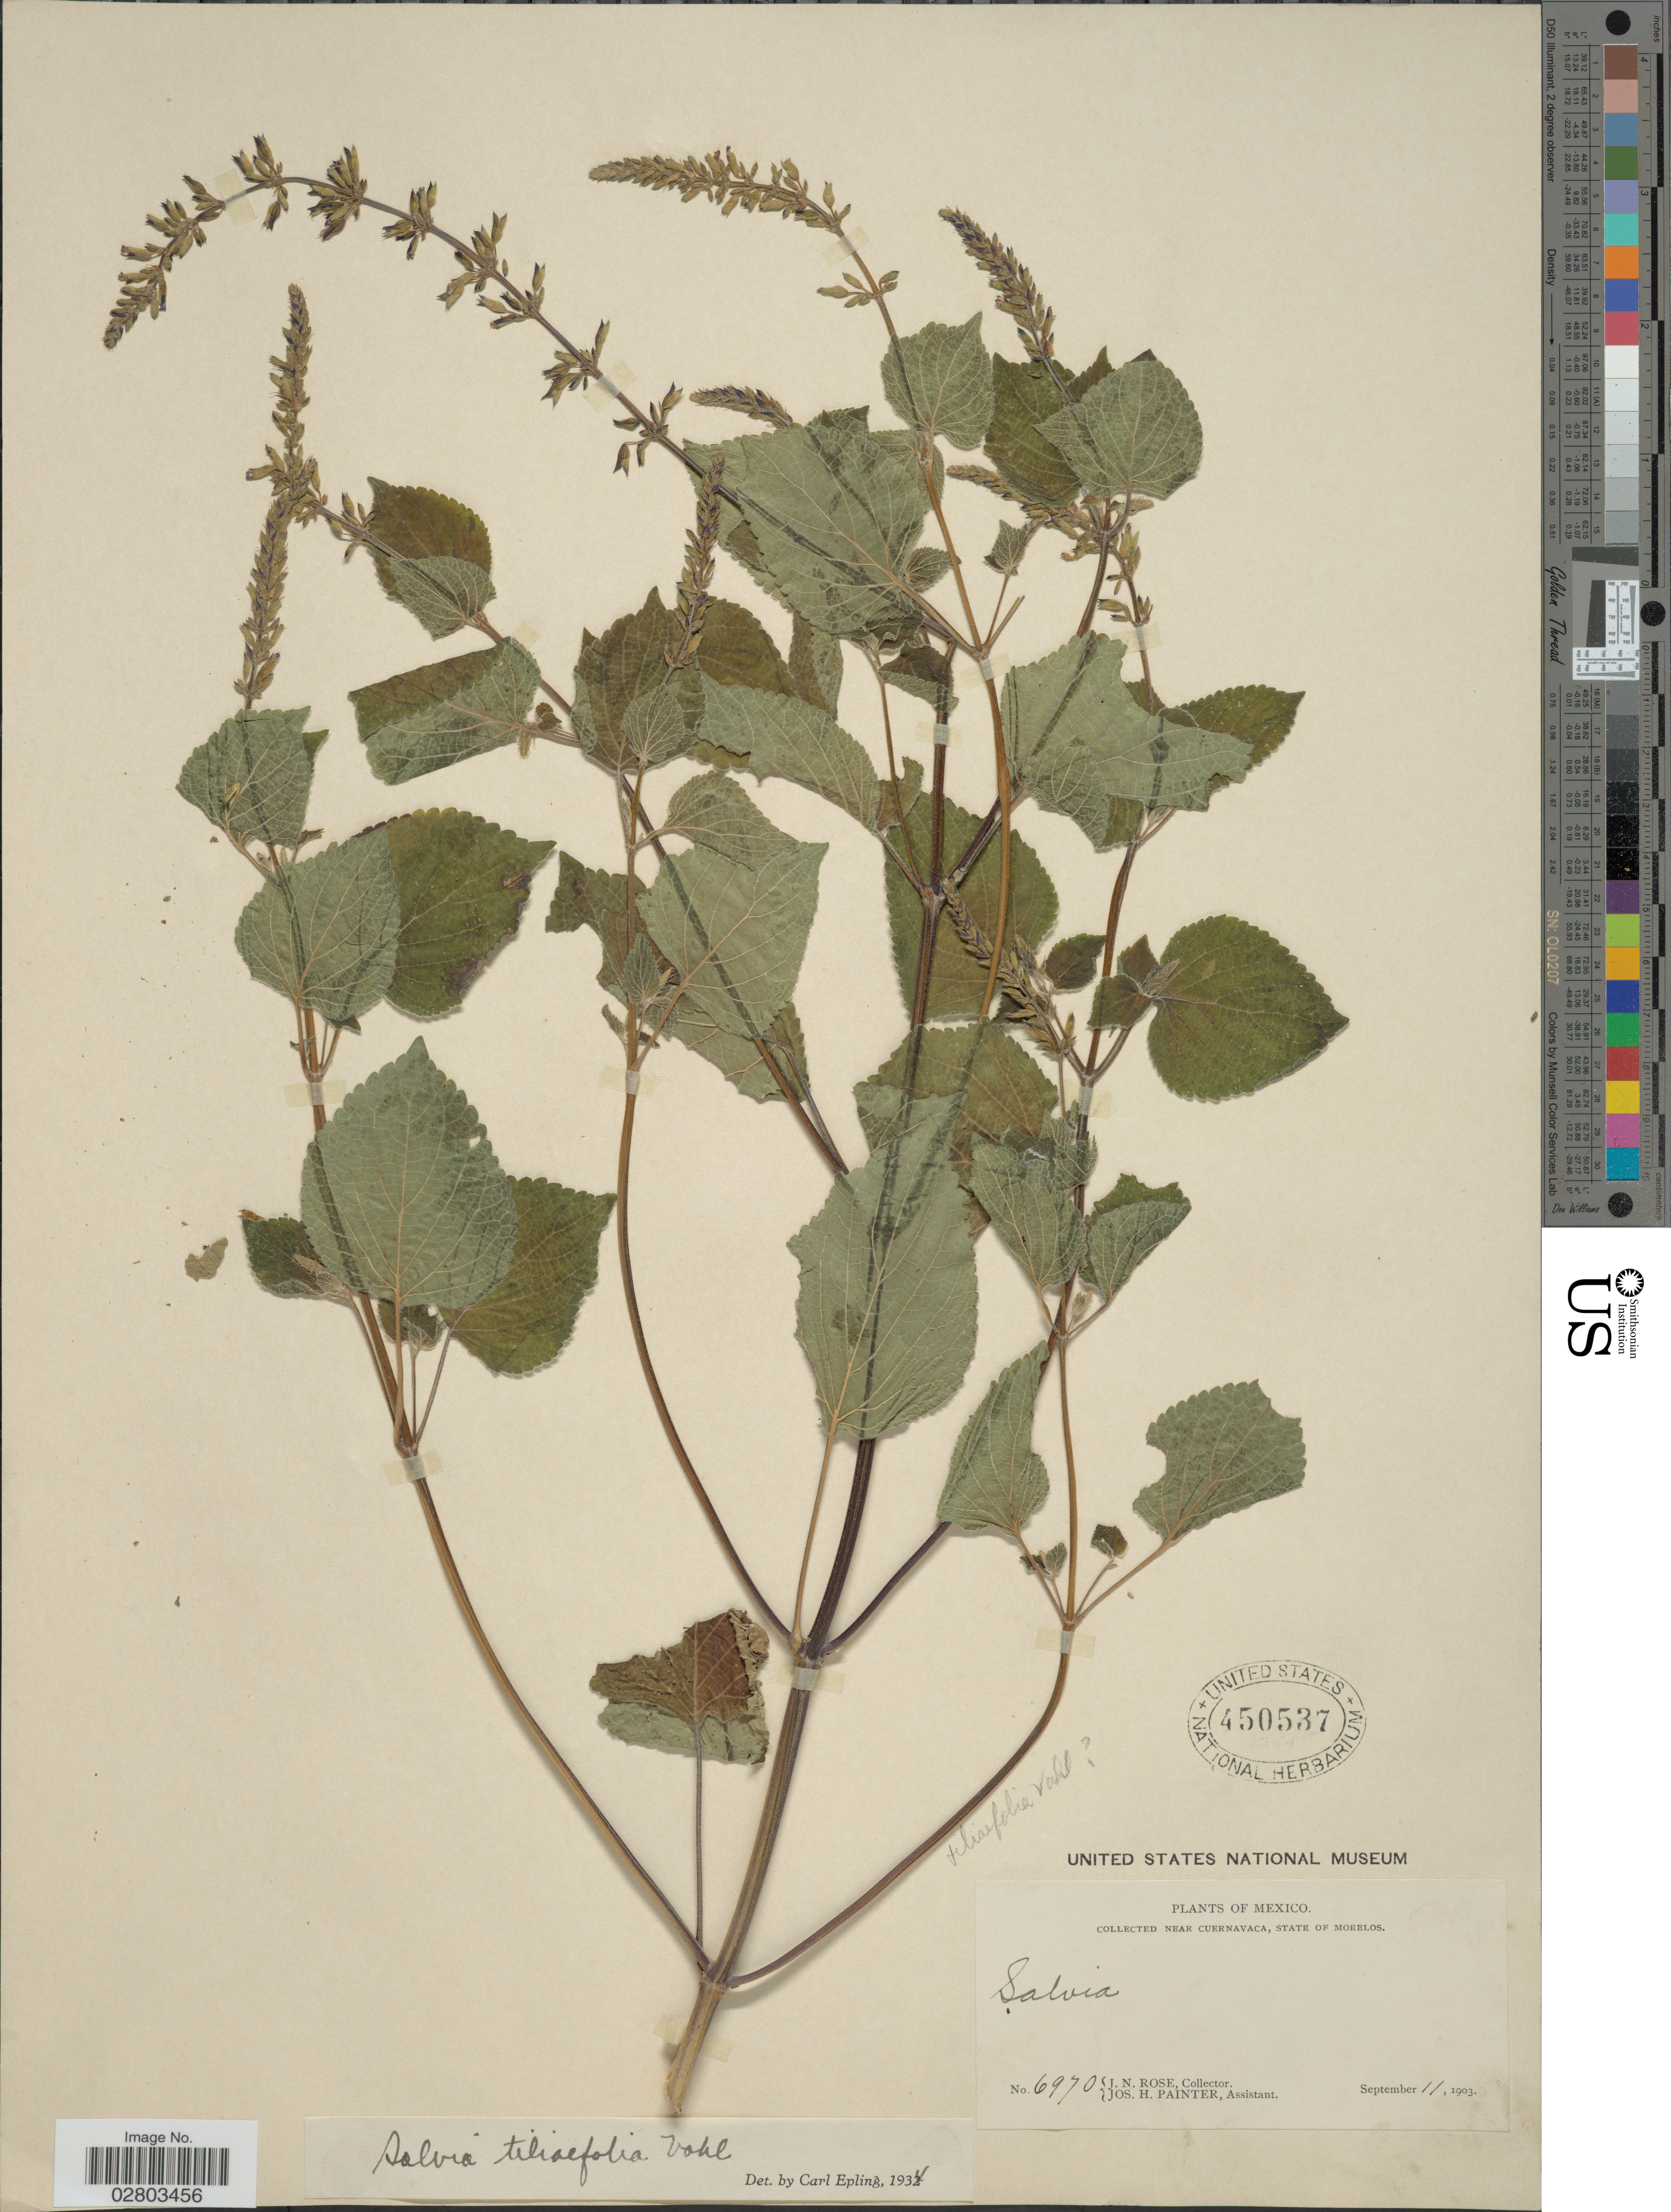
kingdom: Plantae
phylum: Tracheophyta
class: Magnoliopsida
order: Lamiales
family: Lamiaceae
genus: Salvia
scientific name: Salvia tiliifolia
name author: Vahl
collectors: J. N. Rose & J. H. Painter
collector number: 6970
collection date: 1903-09-11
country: Mexico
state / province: Morelos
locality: Near Cuernavaca.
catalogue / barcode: US 450537